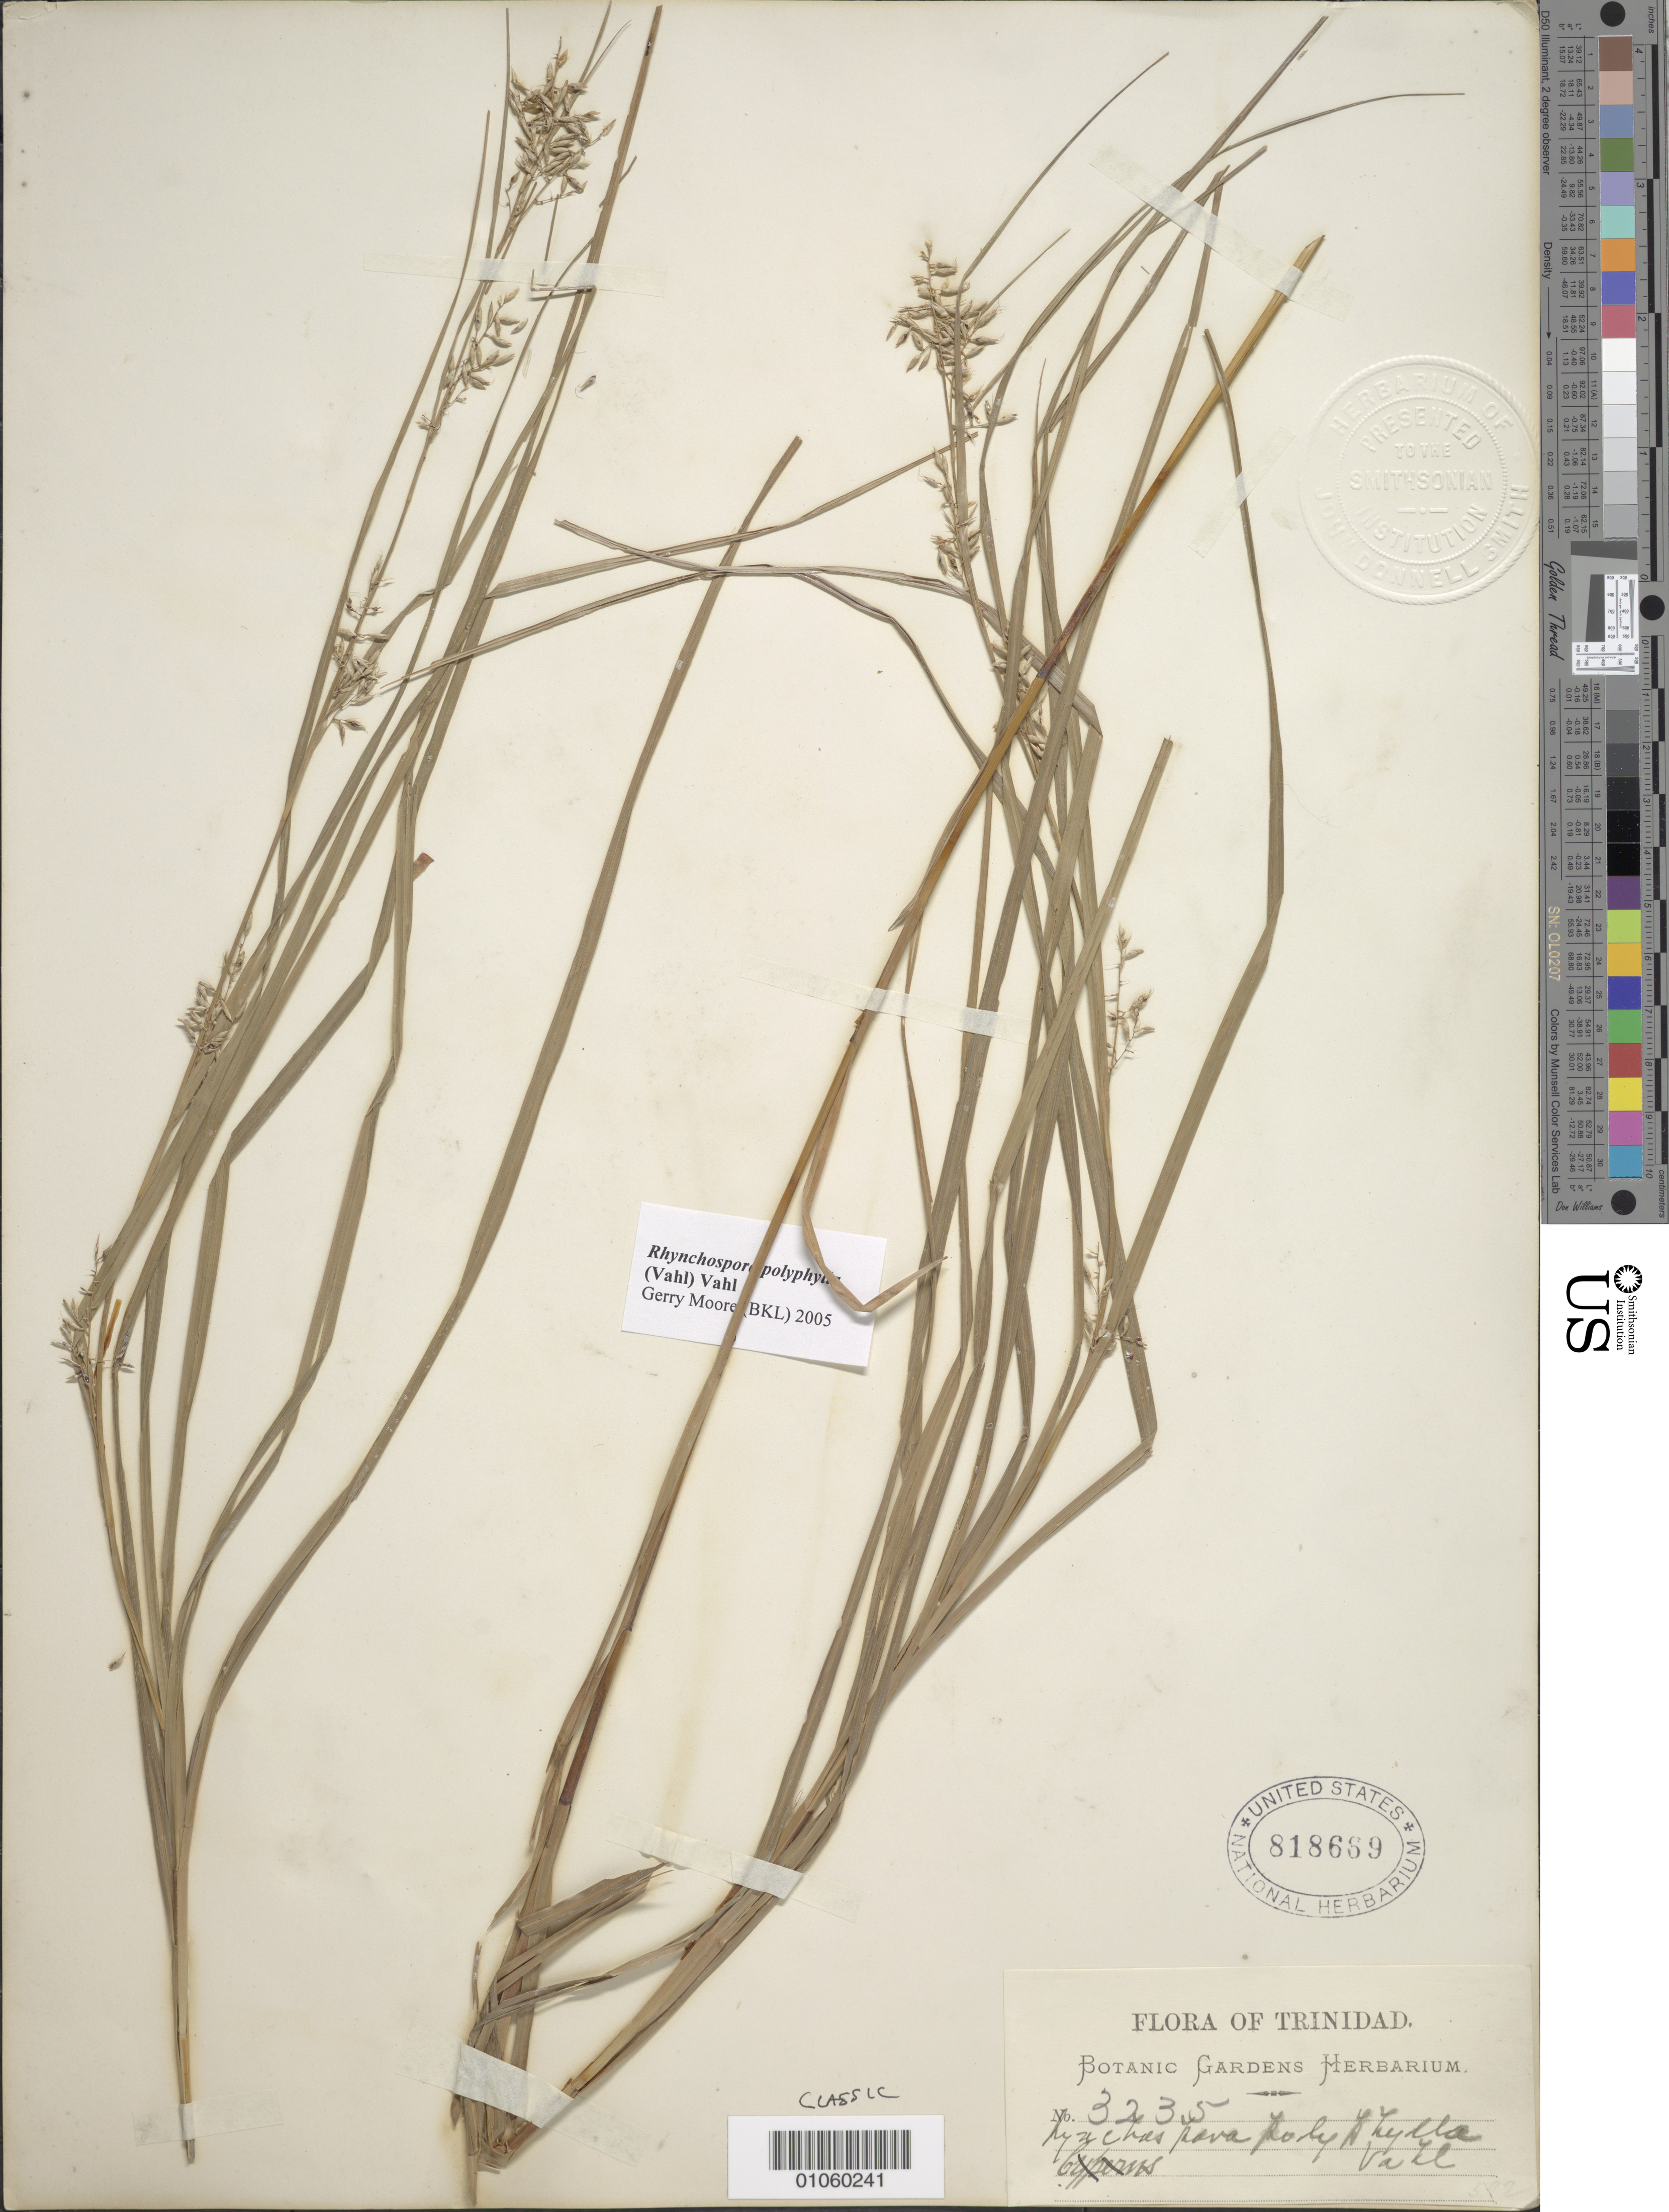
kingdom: Plantae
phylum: Tracheophyta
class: Liliopsida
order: Poales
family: Cyperaceae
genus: Rhynchospora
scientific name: Rhynchospora polyphylla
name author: (Vahl) Vahl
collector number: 3235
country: Trinidad and Tobago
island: Trinidad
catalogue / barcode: US 818689